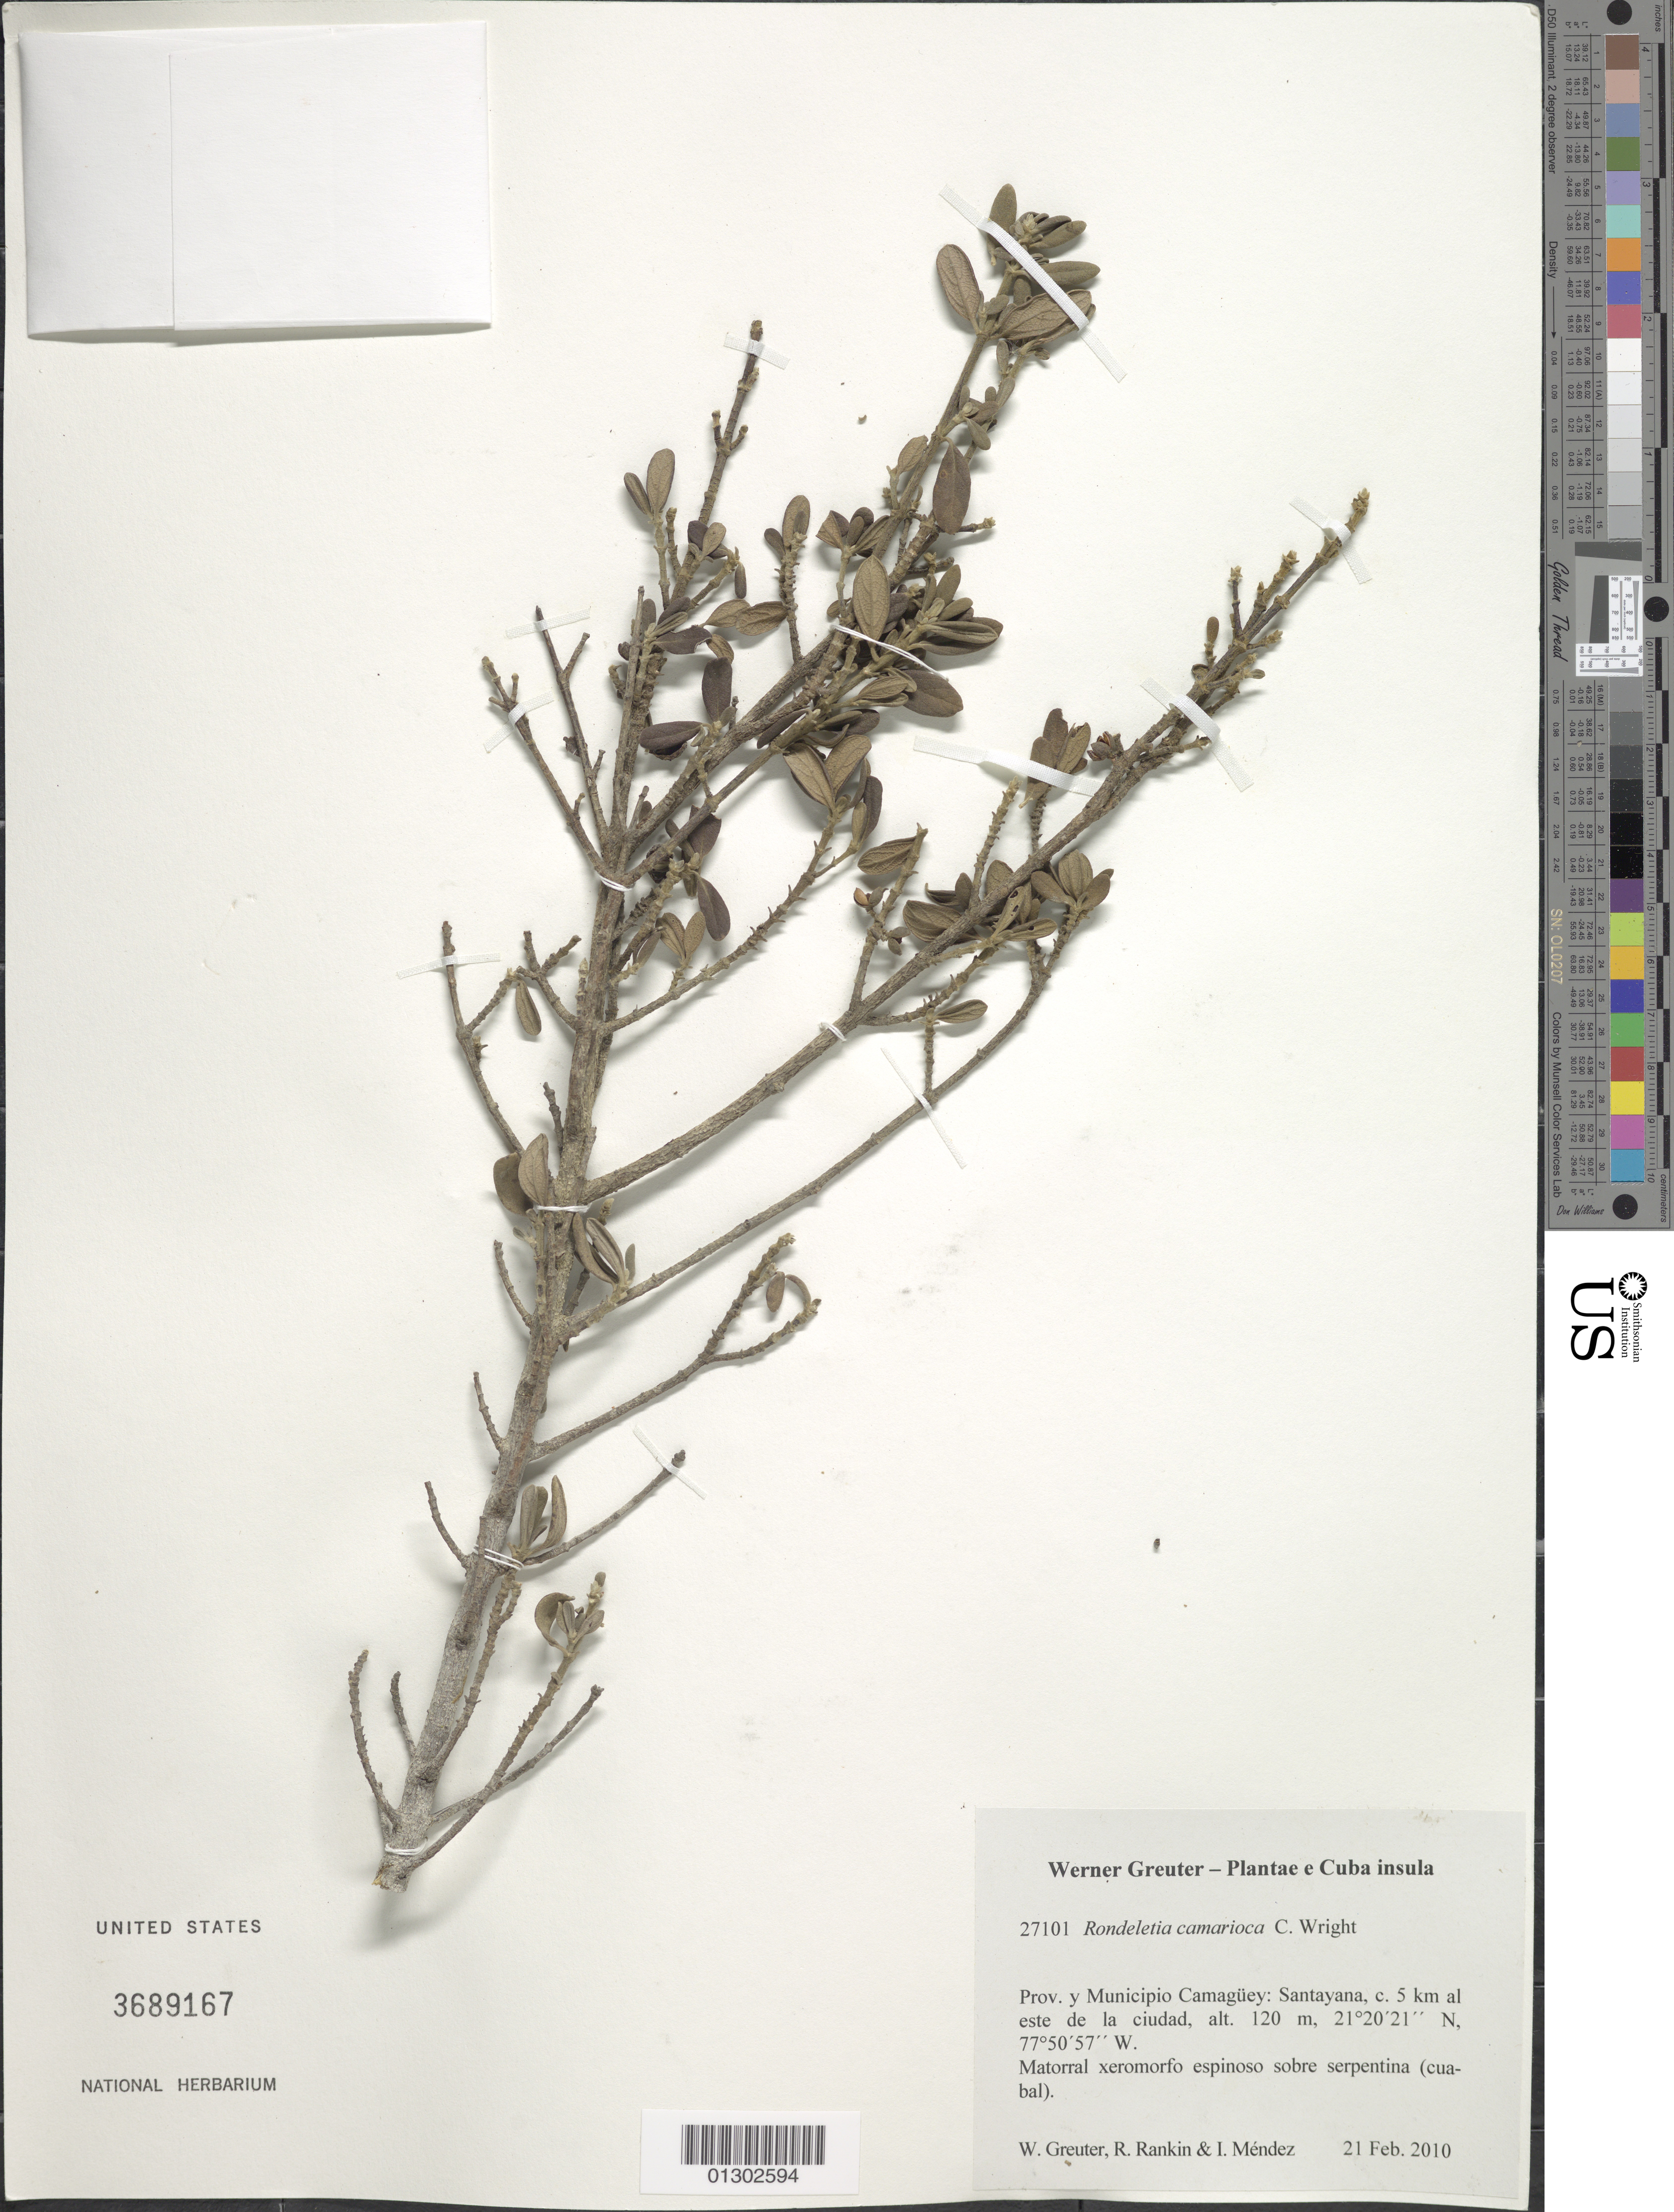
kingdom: Plantae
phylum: Tracheophyta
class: Magnoliopsida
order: Gentianales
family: Rubiaceae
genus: Rondeletia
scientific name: Rondeletia camarioca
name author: C. Wright in Sauvalle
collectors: W. R. Greuter, R. Rankin Rodriguez & I. Méndez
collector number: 27101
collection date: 2010-02-21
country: Cuba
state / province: Camagüey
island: Cuba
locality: Municipio Camagüey, Santayana, ca. 5 km al este de la ciudad.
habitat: Matorral xeromorfo espinoso sobre serpentina (cuabal).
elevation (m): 120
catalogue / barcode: US 3689167